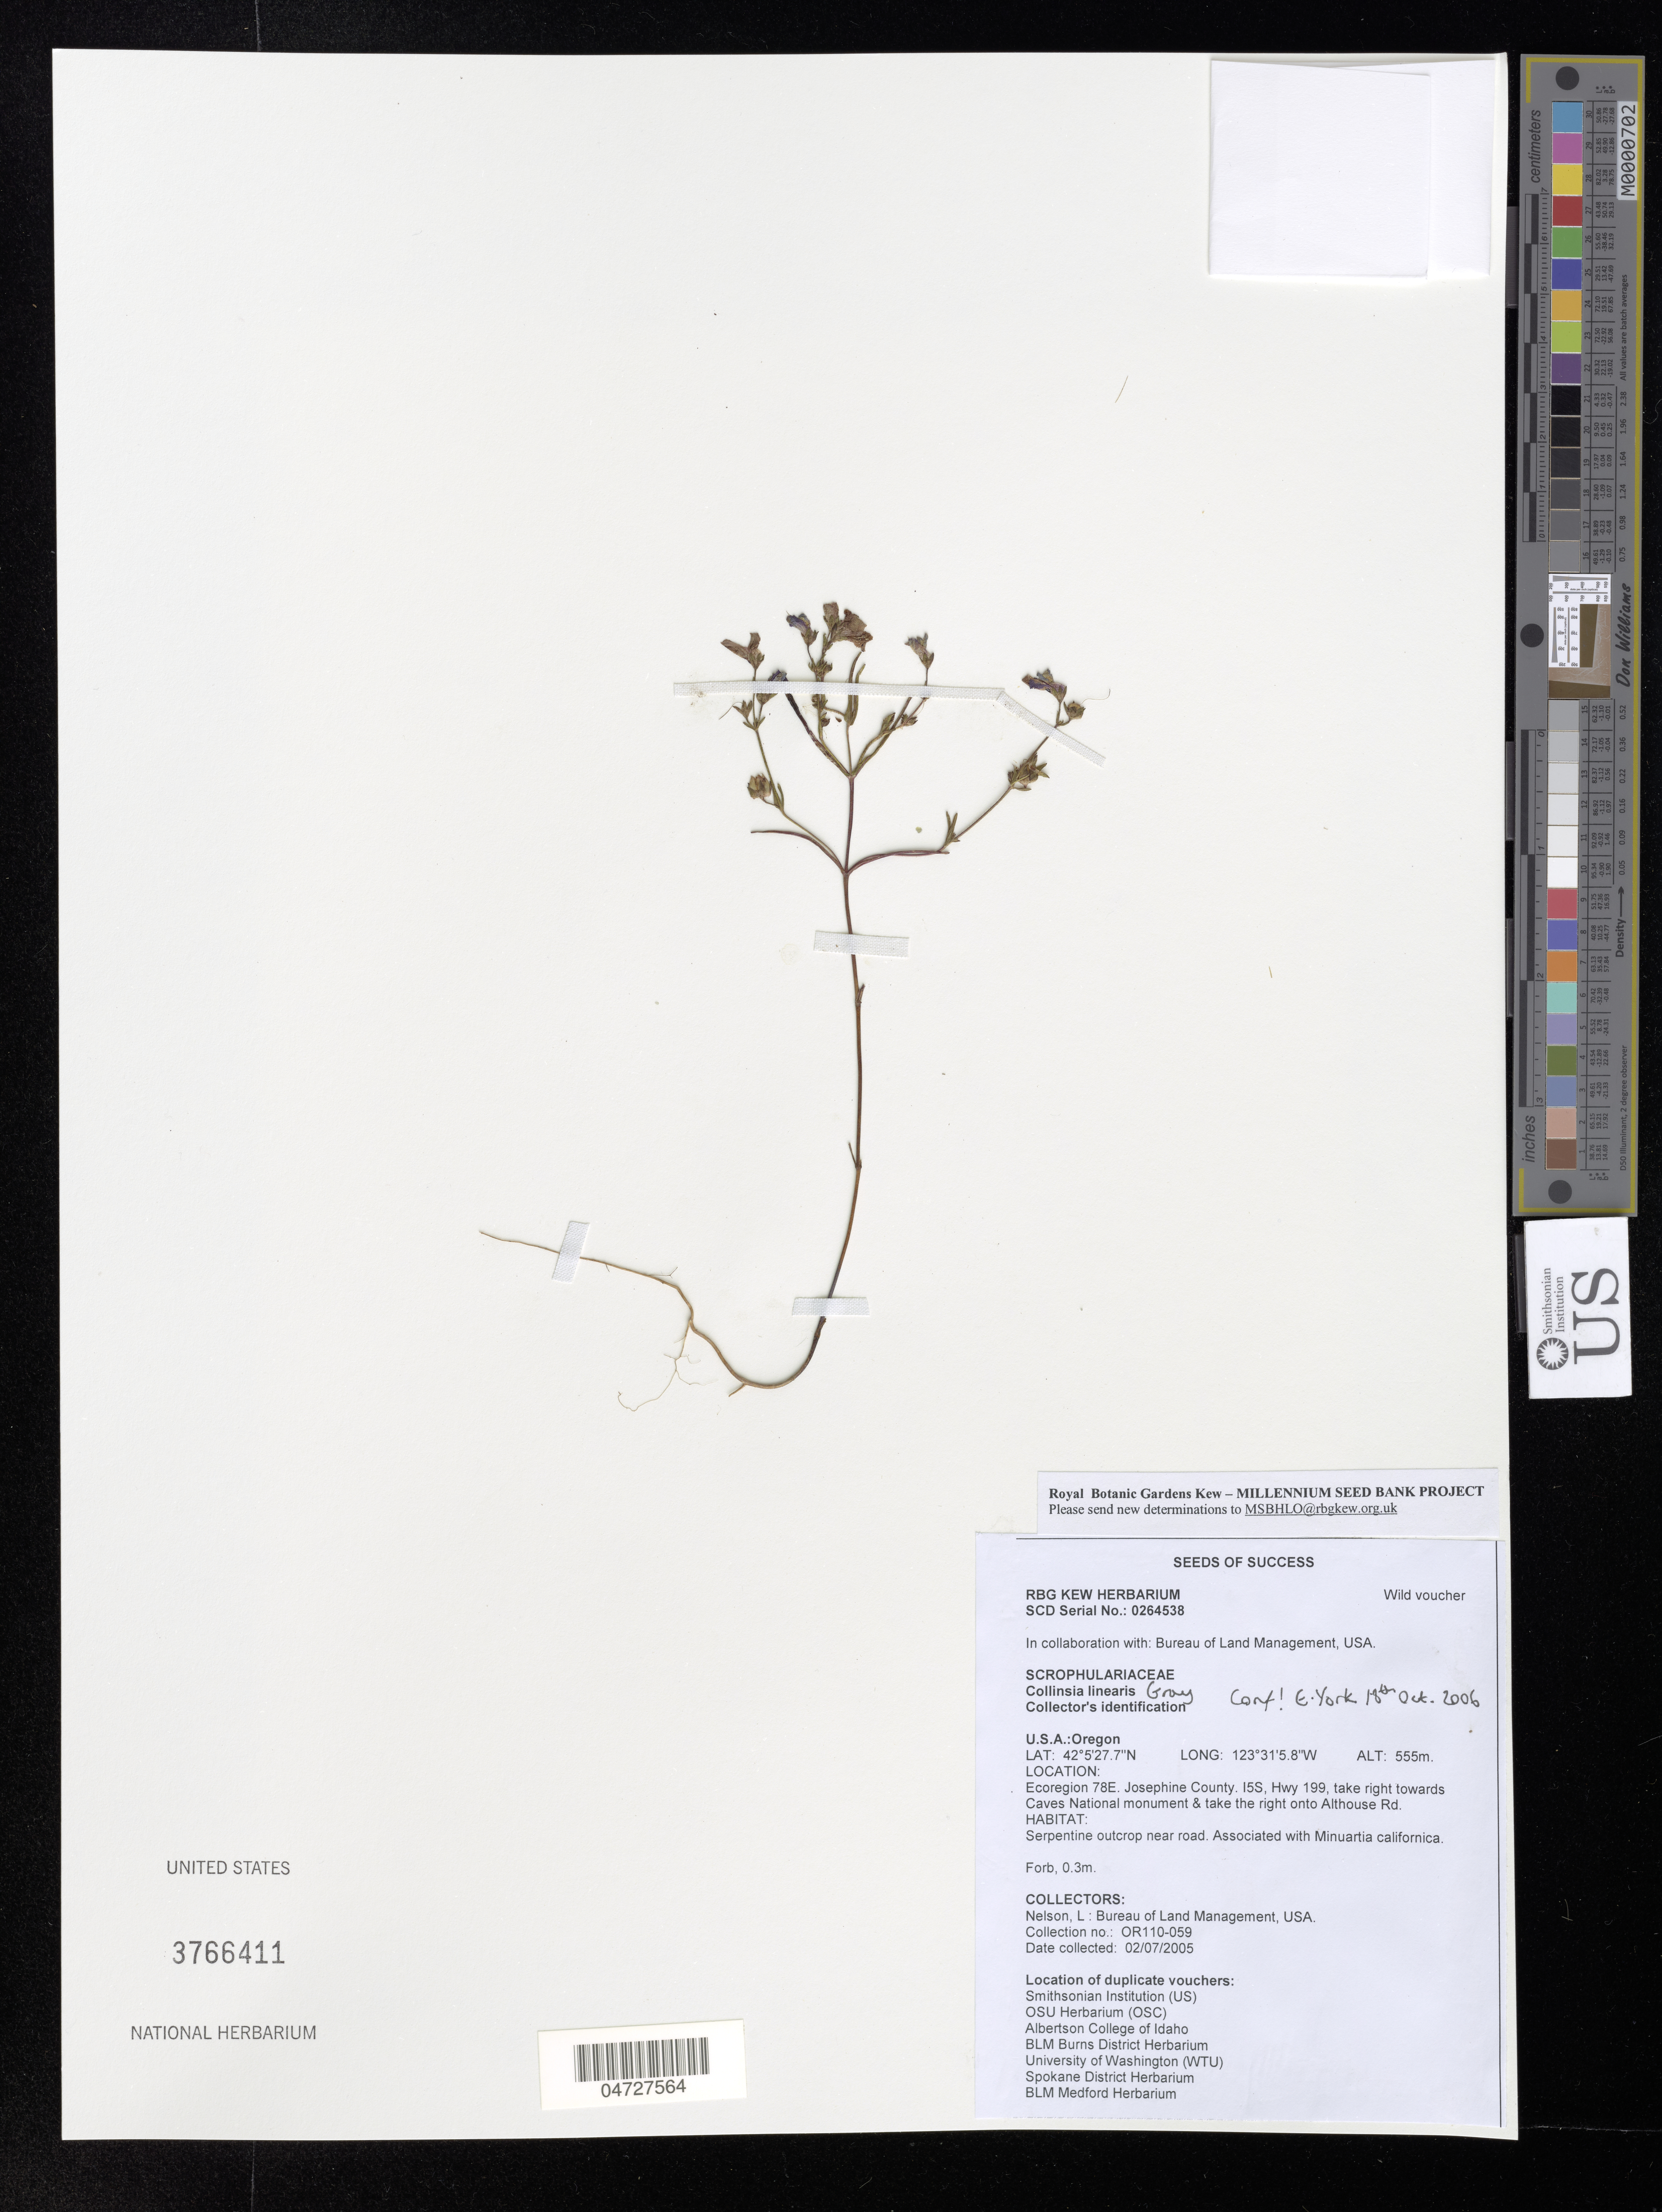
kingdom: Plantae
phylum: Tracheophyta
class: Magnoliopsida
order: Lamiales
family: Plantaginaceae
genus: Collinsia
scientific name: Collinsia linearis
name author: A. Gray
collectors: L. Nelson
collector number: OR110-059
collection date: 2005-07-02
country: United States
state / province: Oregon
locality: Ecoregion 78E. Josephine County. I15S, Hwy 199, take right towards Caves National monument & take the right onto Althouse Rd.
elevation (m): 555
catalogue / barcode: US 3766411